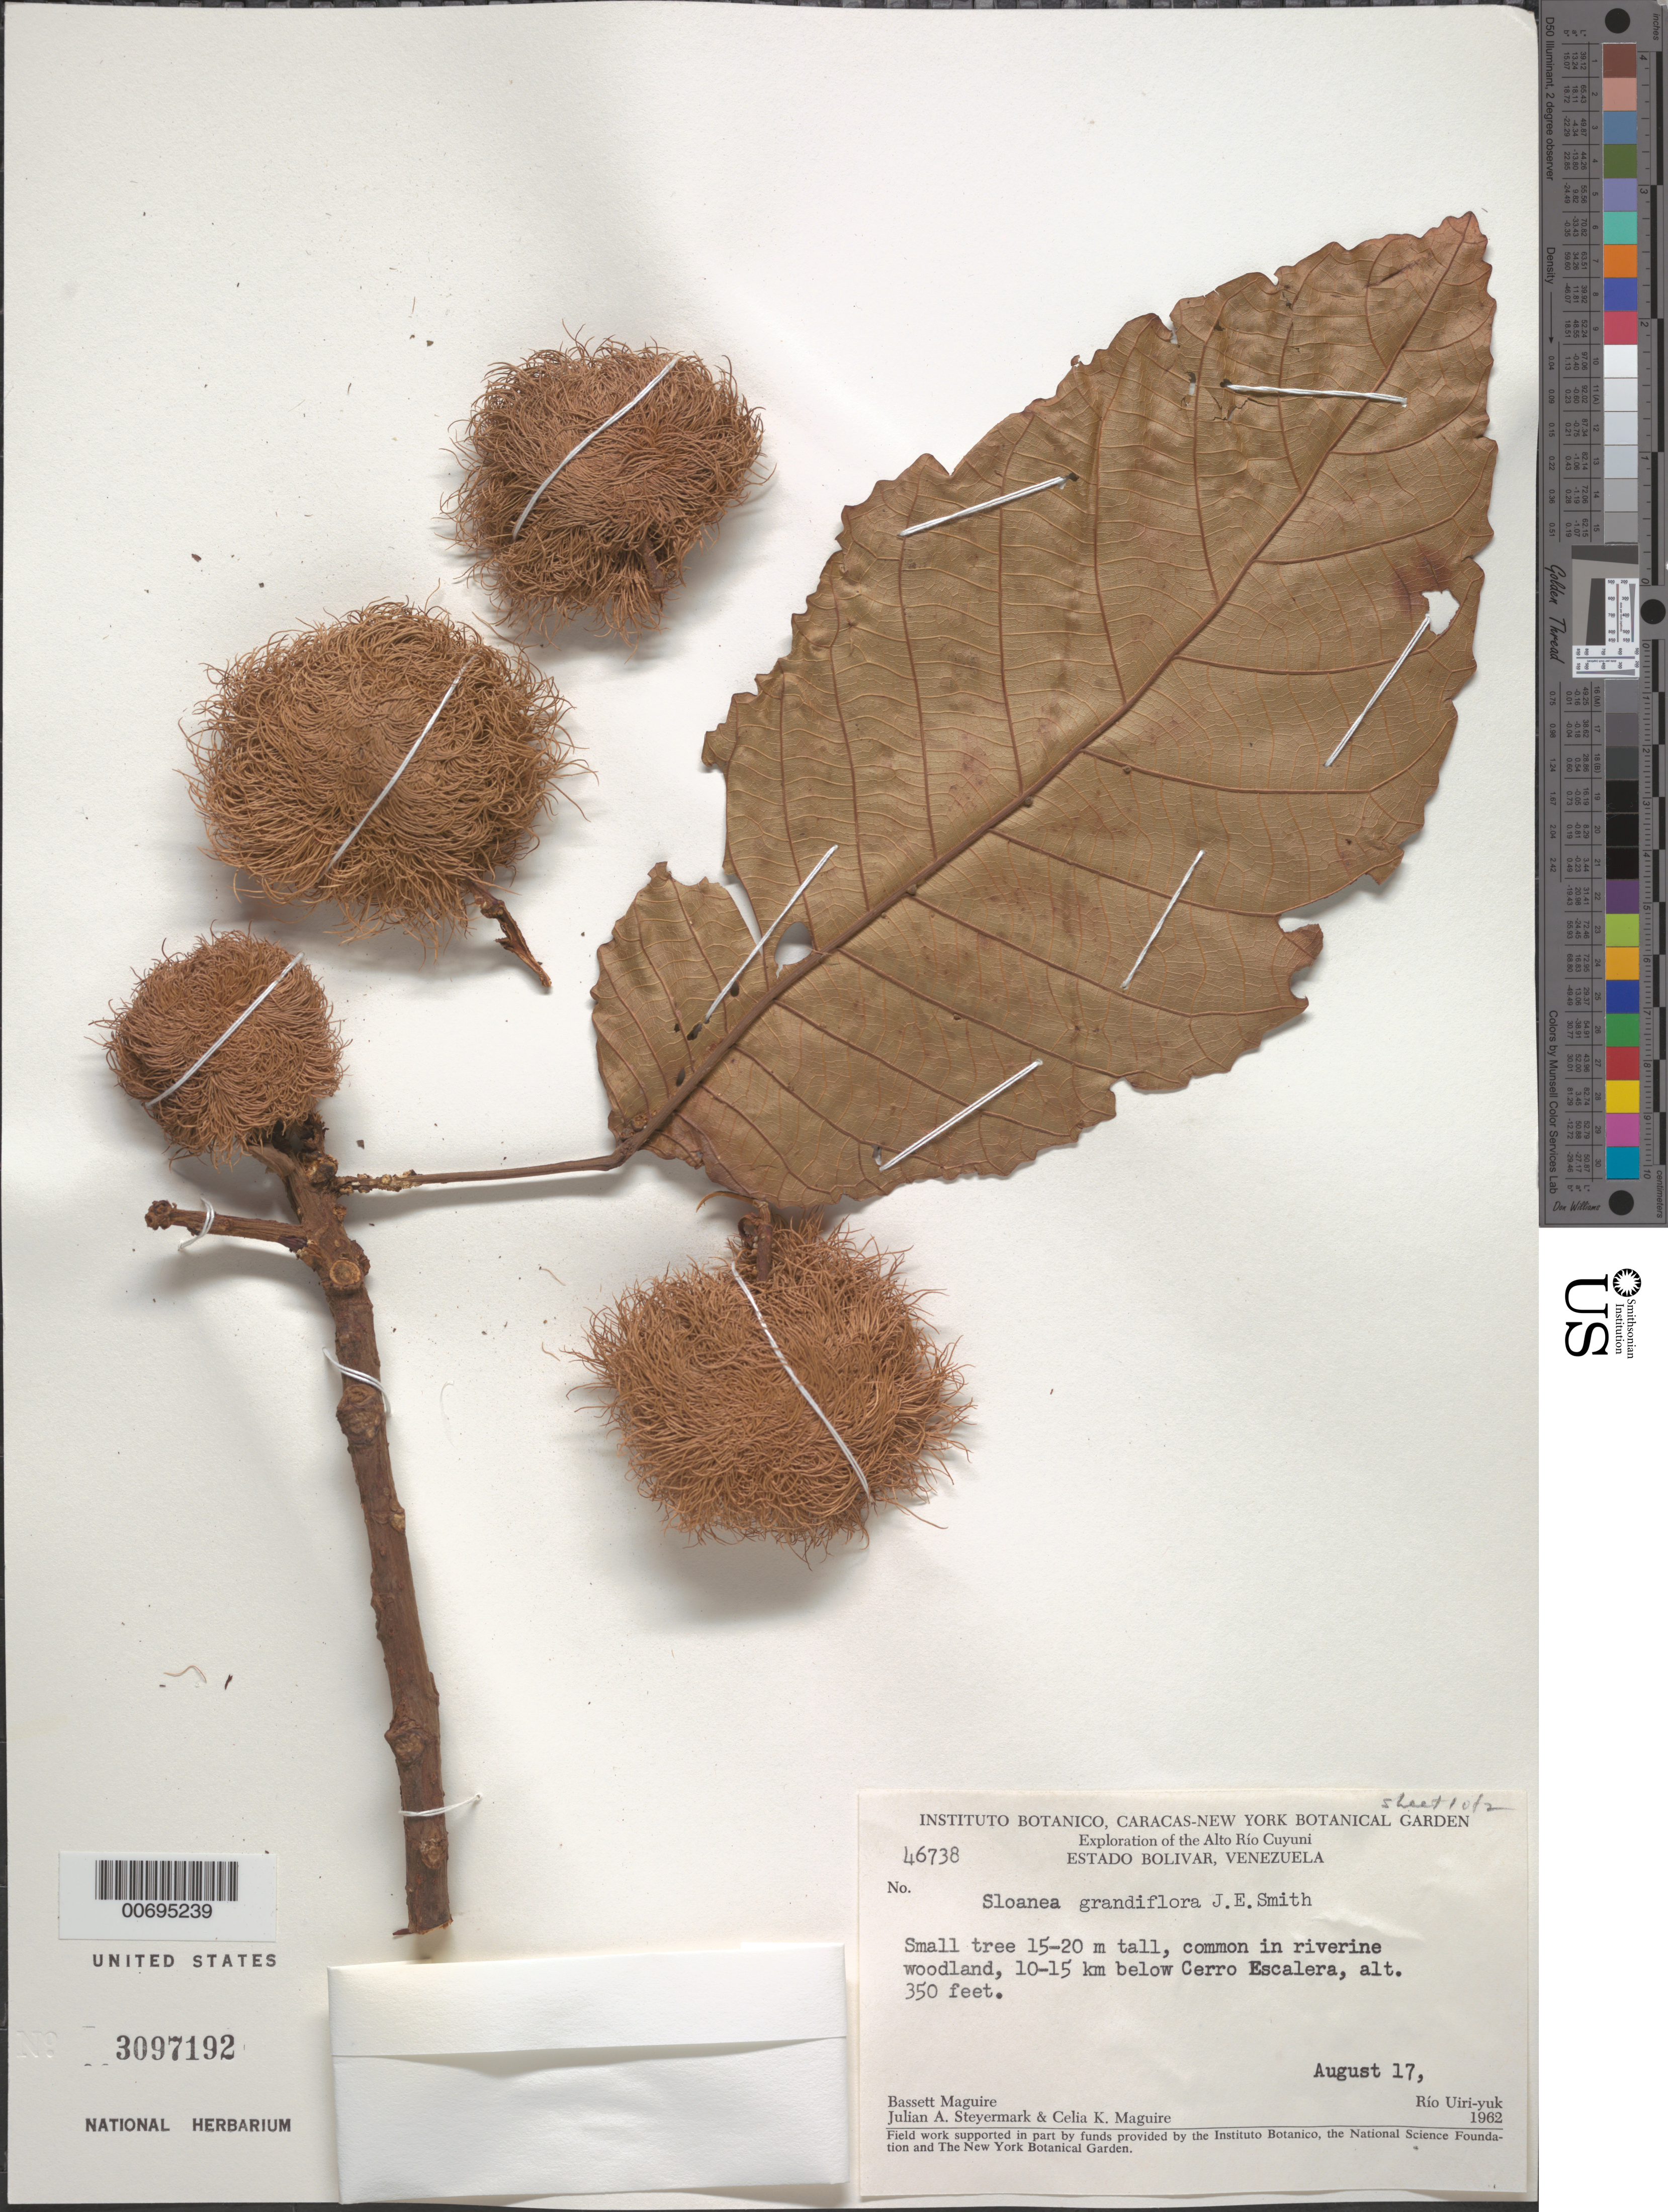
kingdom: Plantae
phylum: Tracheophyta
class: Magnoliopsida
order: Oxalidales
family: Elaeocarpaceae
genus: Sloanea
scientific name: Sloanea grandiflora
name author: Sm.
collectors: B. Maguire, C. K. Maguire & G. Wilson-Browne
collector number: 46738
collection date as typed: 17-Aug-62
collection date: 1962-08-17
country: Venezuela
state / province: Bolívar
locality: Alto Río Cuyuni, Río Uiri-yuk, 10-15 km below Cerro La Escalera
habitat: Riverine woodland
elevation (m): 107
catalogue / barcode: US 3097192